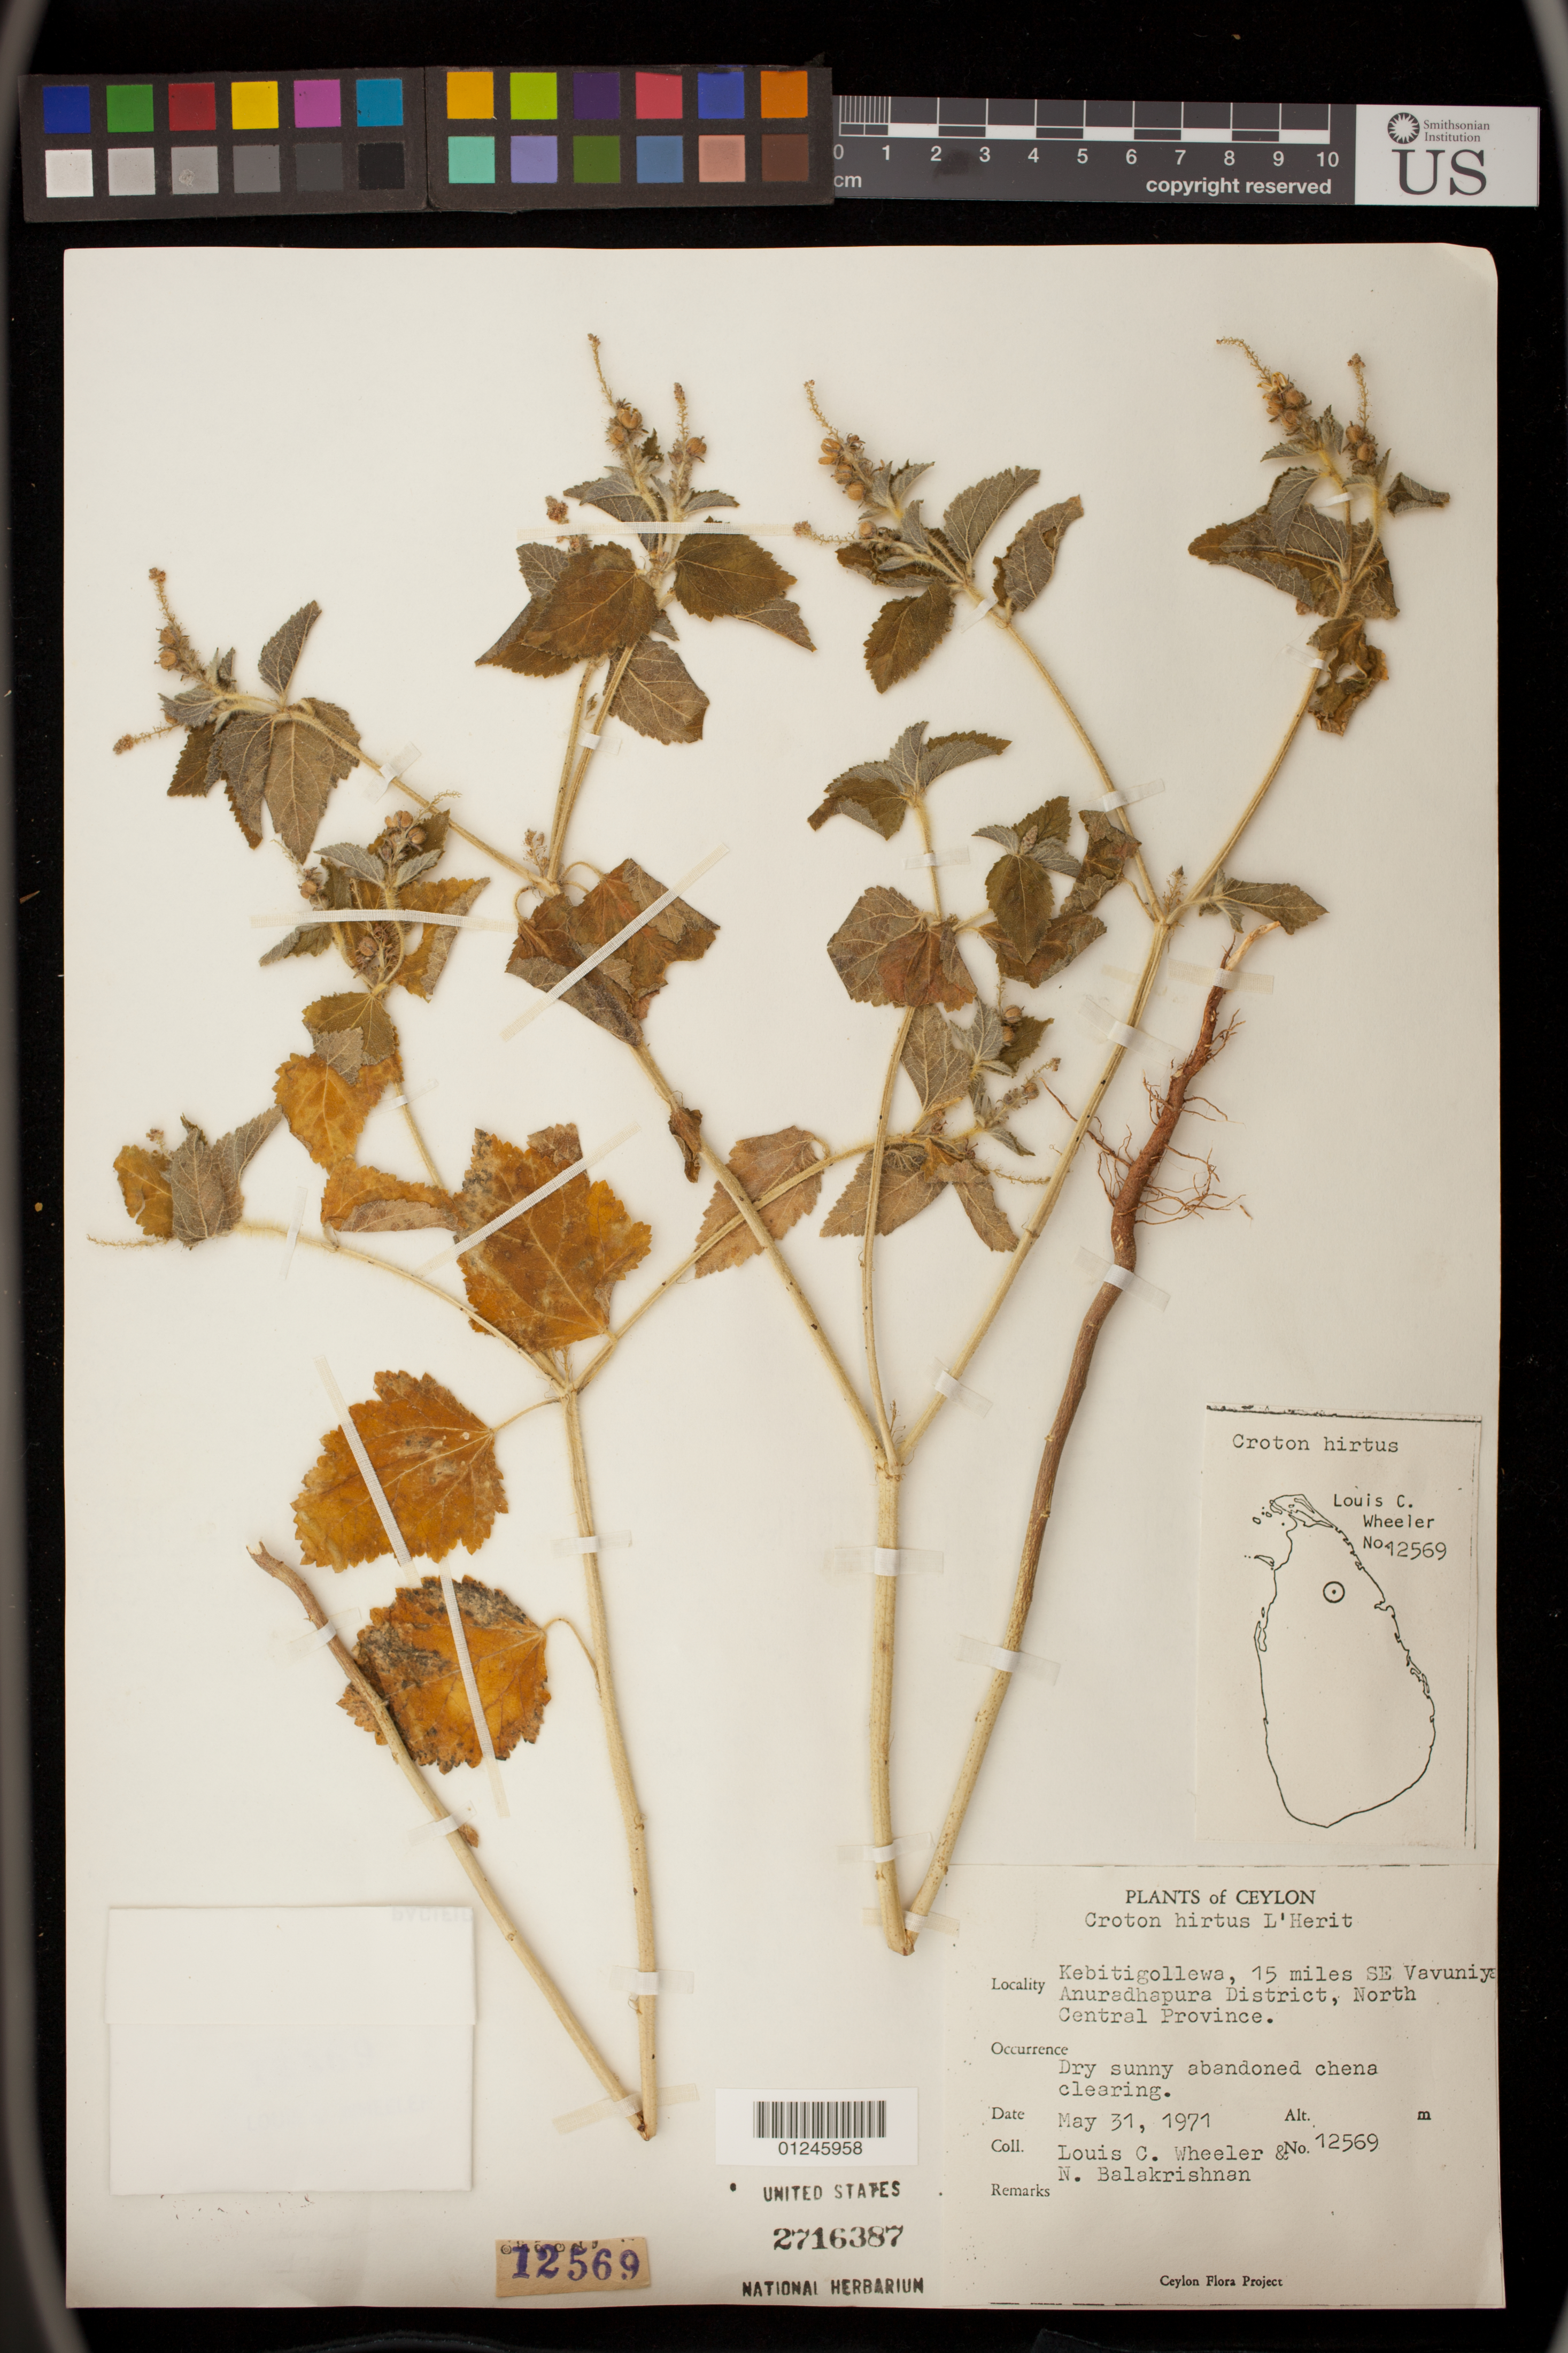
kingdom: Plantae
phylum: Tracheophyta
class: Magnoliopsida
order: Malpighiales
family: Euphorbiaceae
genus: Croton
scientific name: Croton hirtus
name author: L'Hér.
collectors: L. C. Wheeler & N. Balakrishnan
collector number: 12569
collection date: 1971-05-31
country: Sri Lanka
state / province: North Central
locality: Dry sunny abandoned chena clearling.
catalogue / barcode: US 2716387